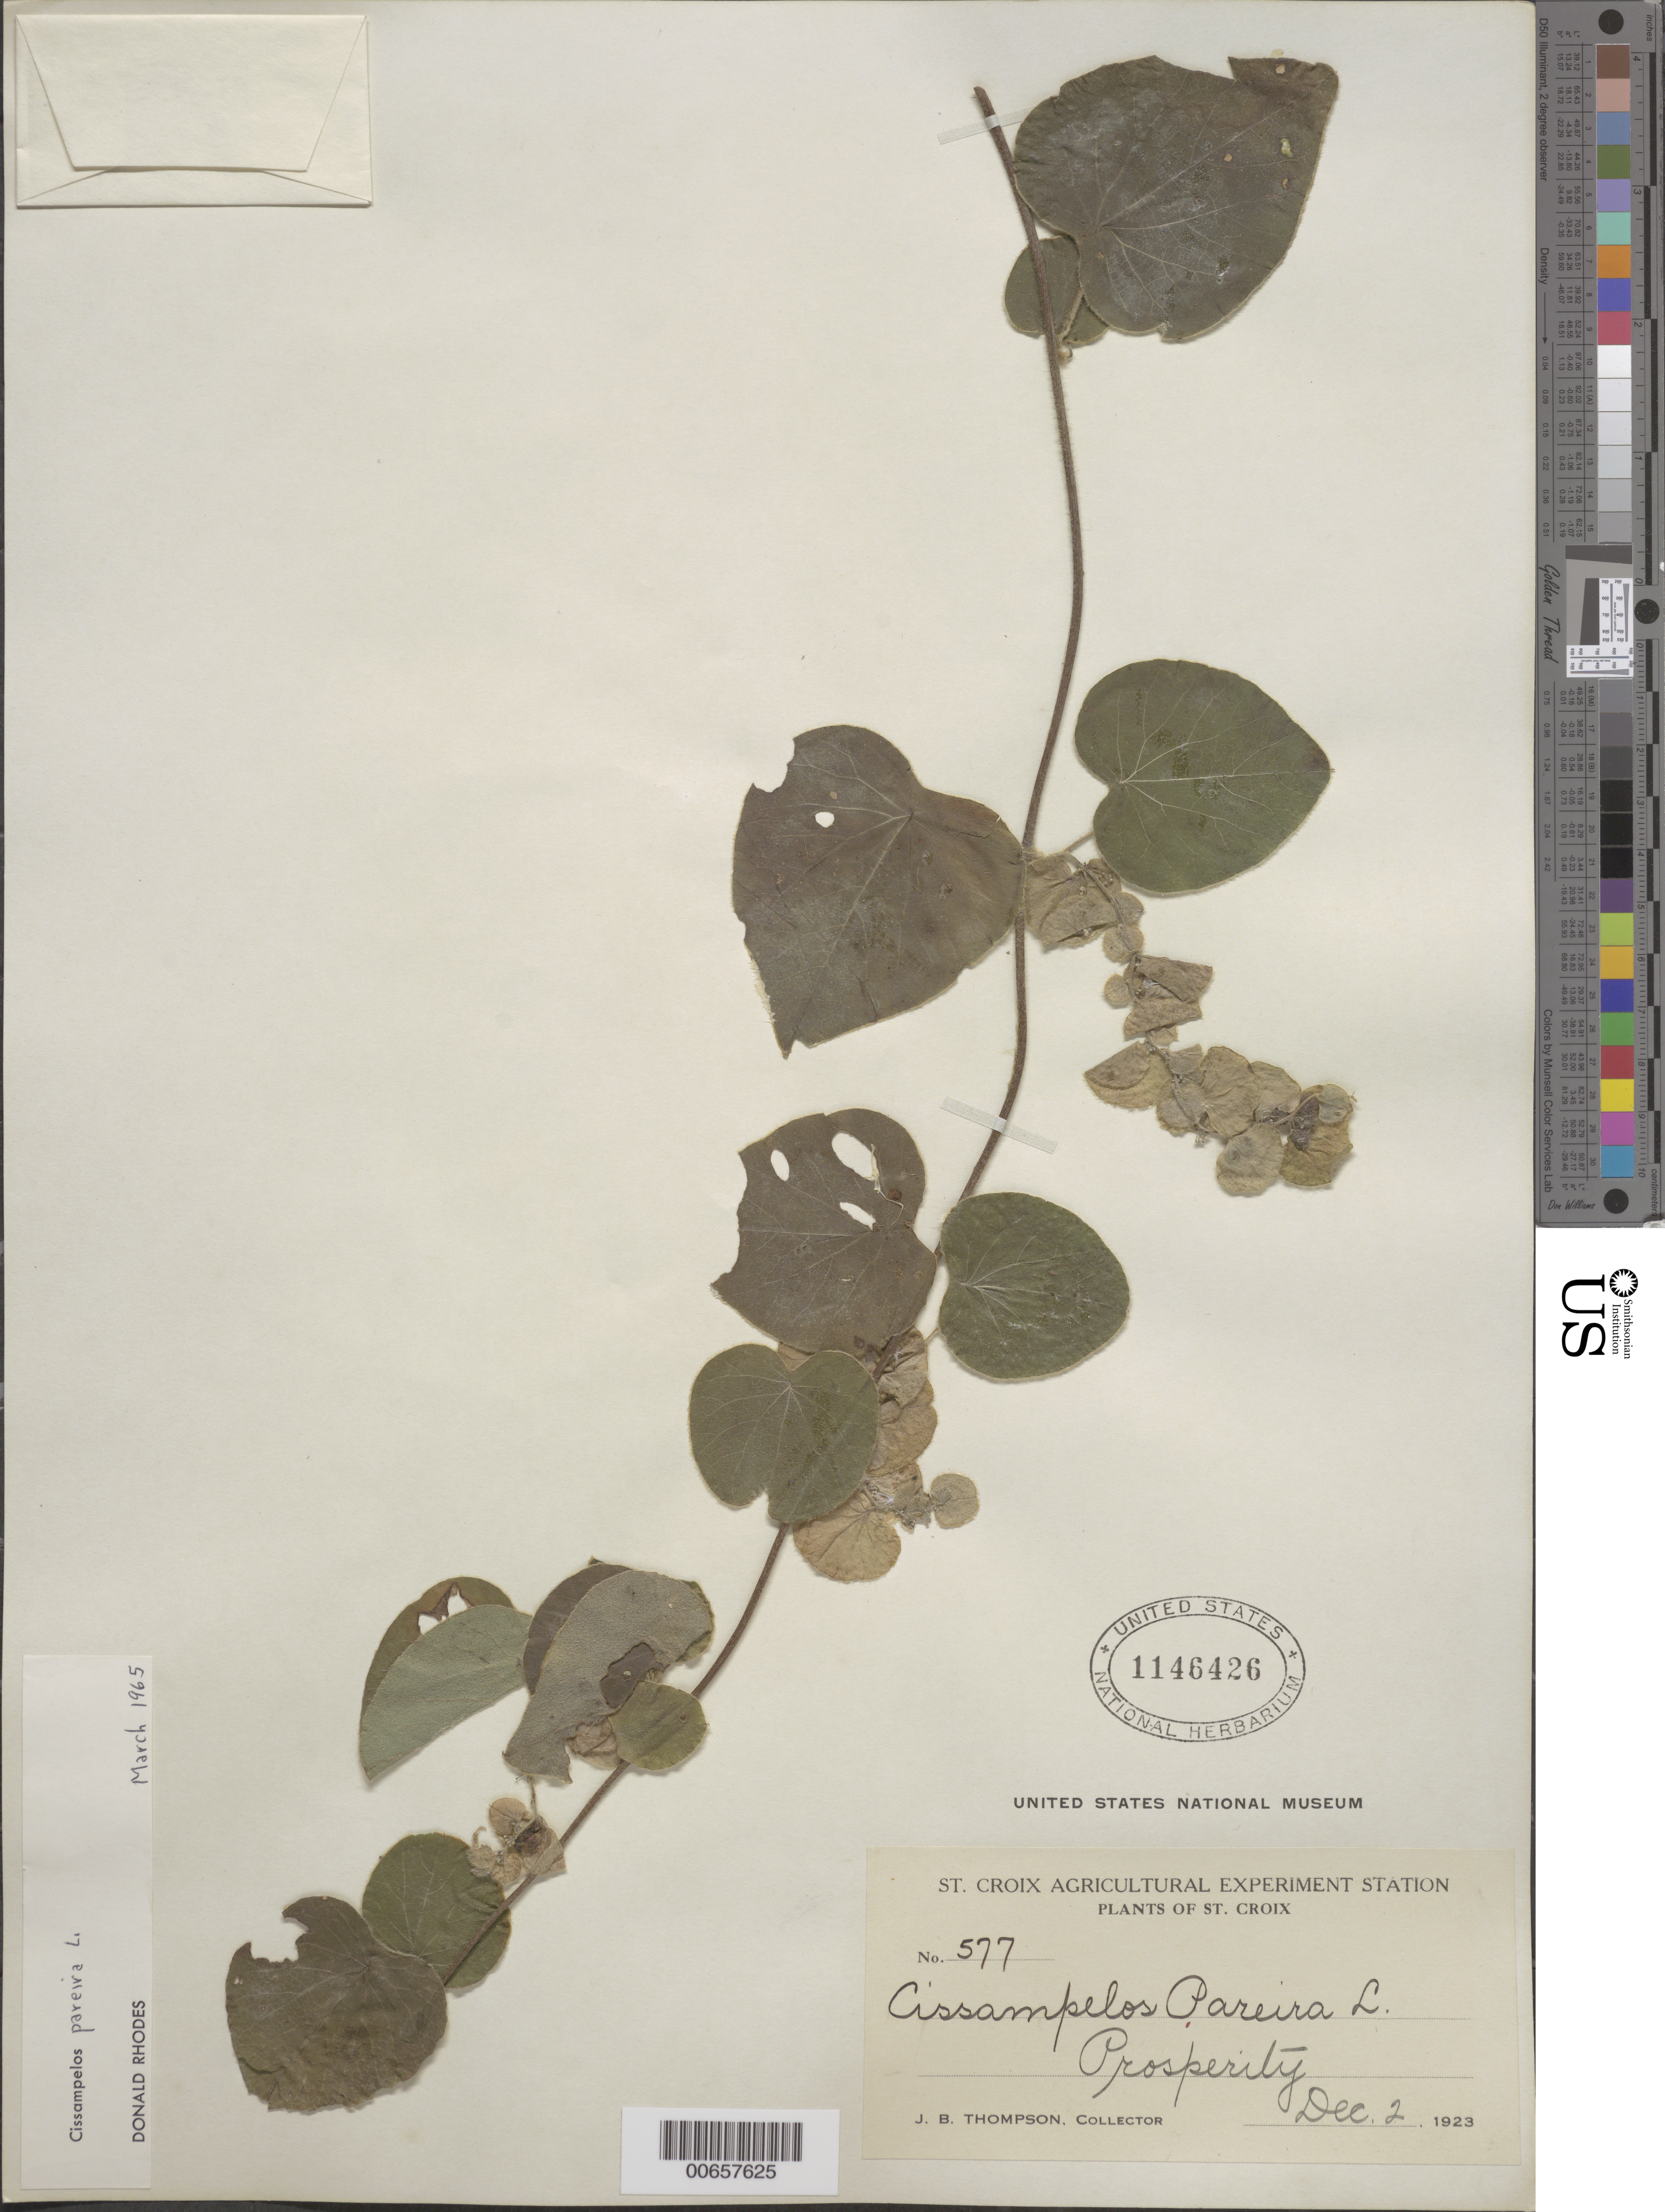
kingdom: Plantae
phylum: Tracheophyta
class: Magnoliopsida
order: Ranunculales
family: Menispermaceae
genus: Cissampelos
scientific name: Cissampelos pareira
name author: L.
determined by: Rhodes, D.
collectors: J. B. Thompson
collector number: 577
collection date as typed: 02 Dec 1923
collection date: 1923-12-02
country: U.S. Virgin Islands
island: St. Croix Island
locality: Prosperity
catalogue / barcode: US 1146426